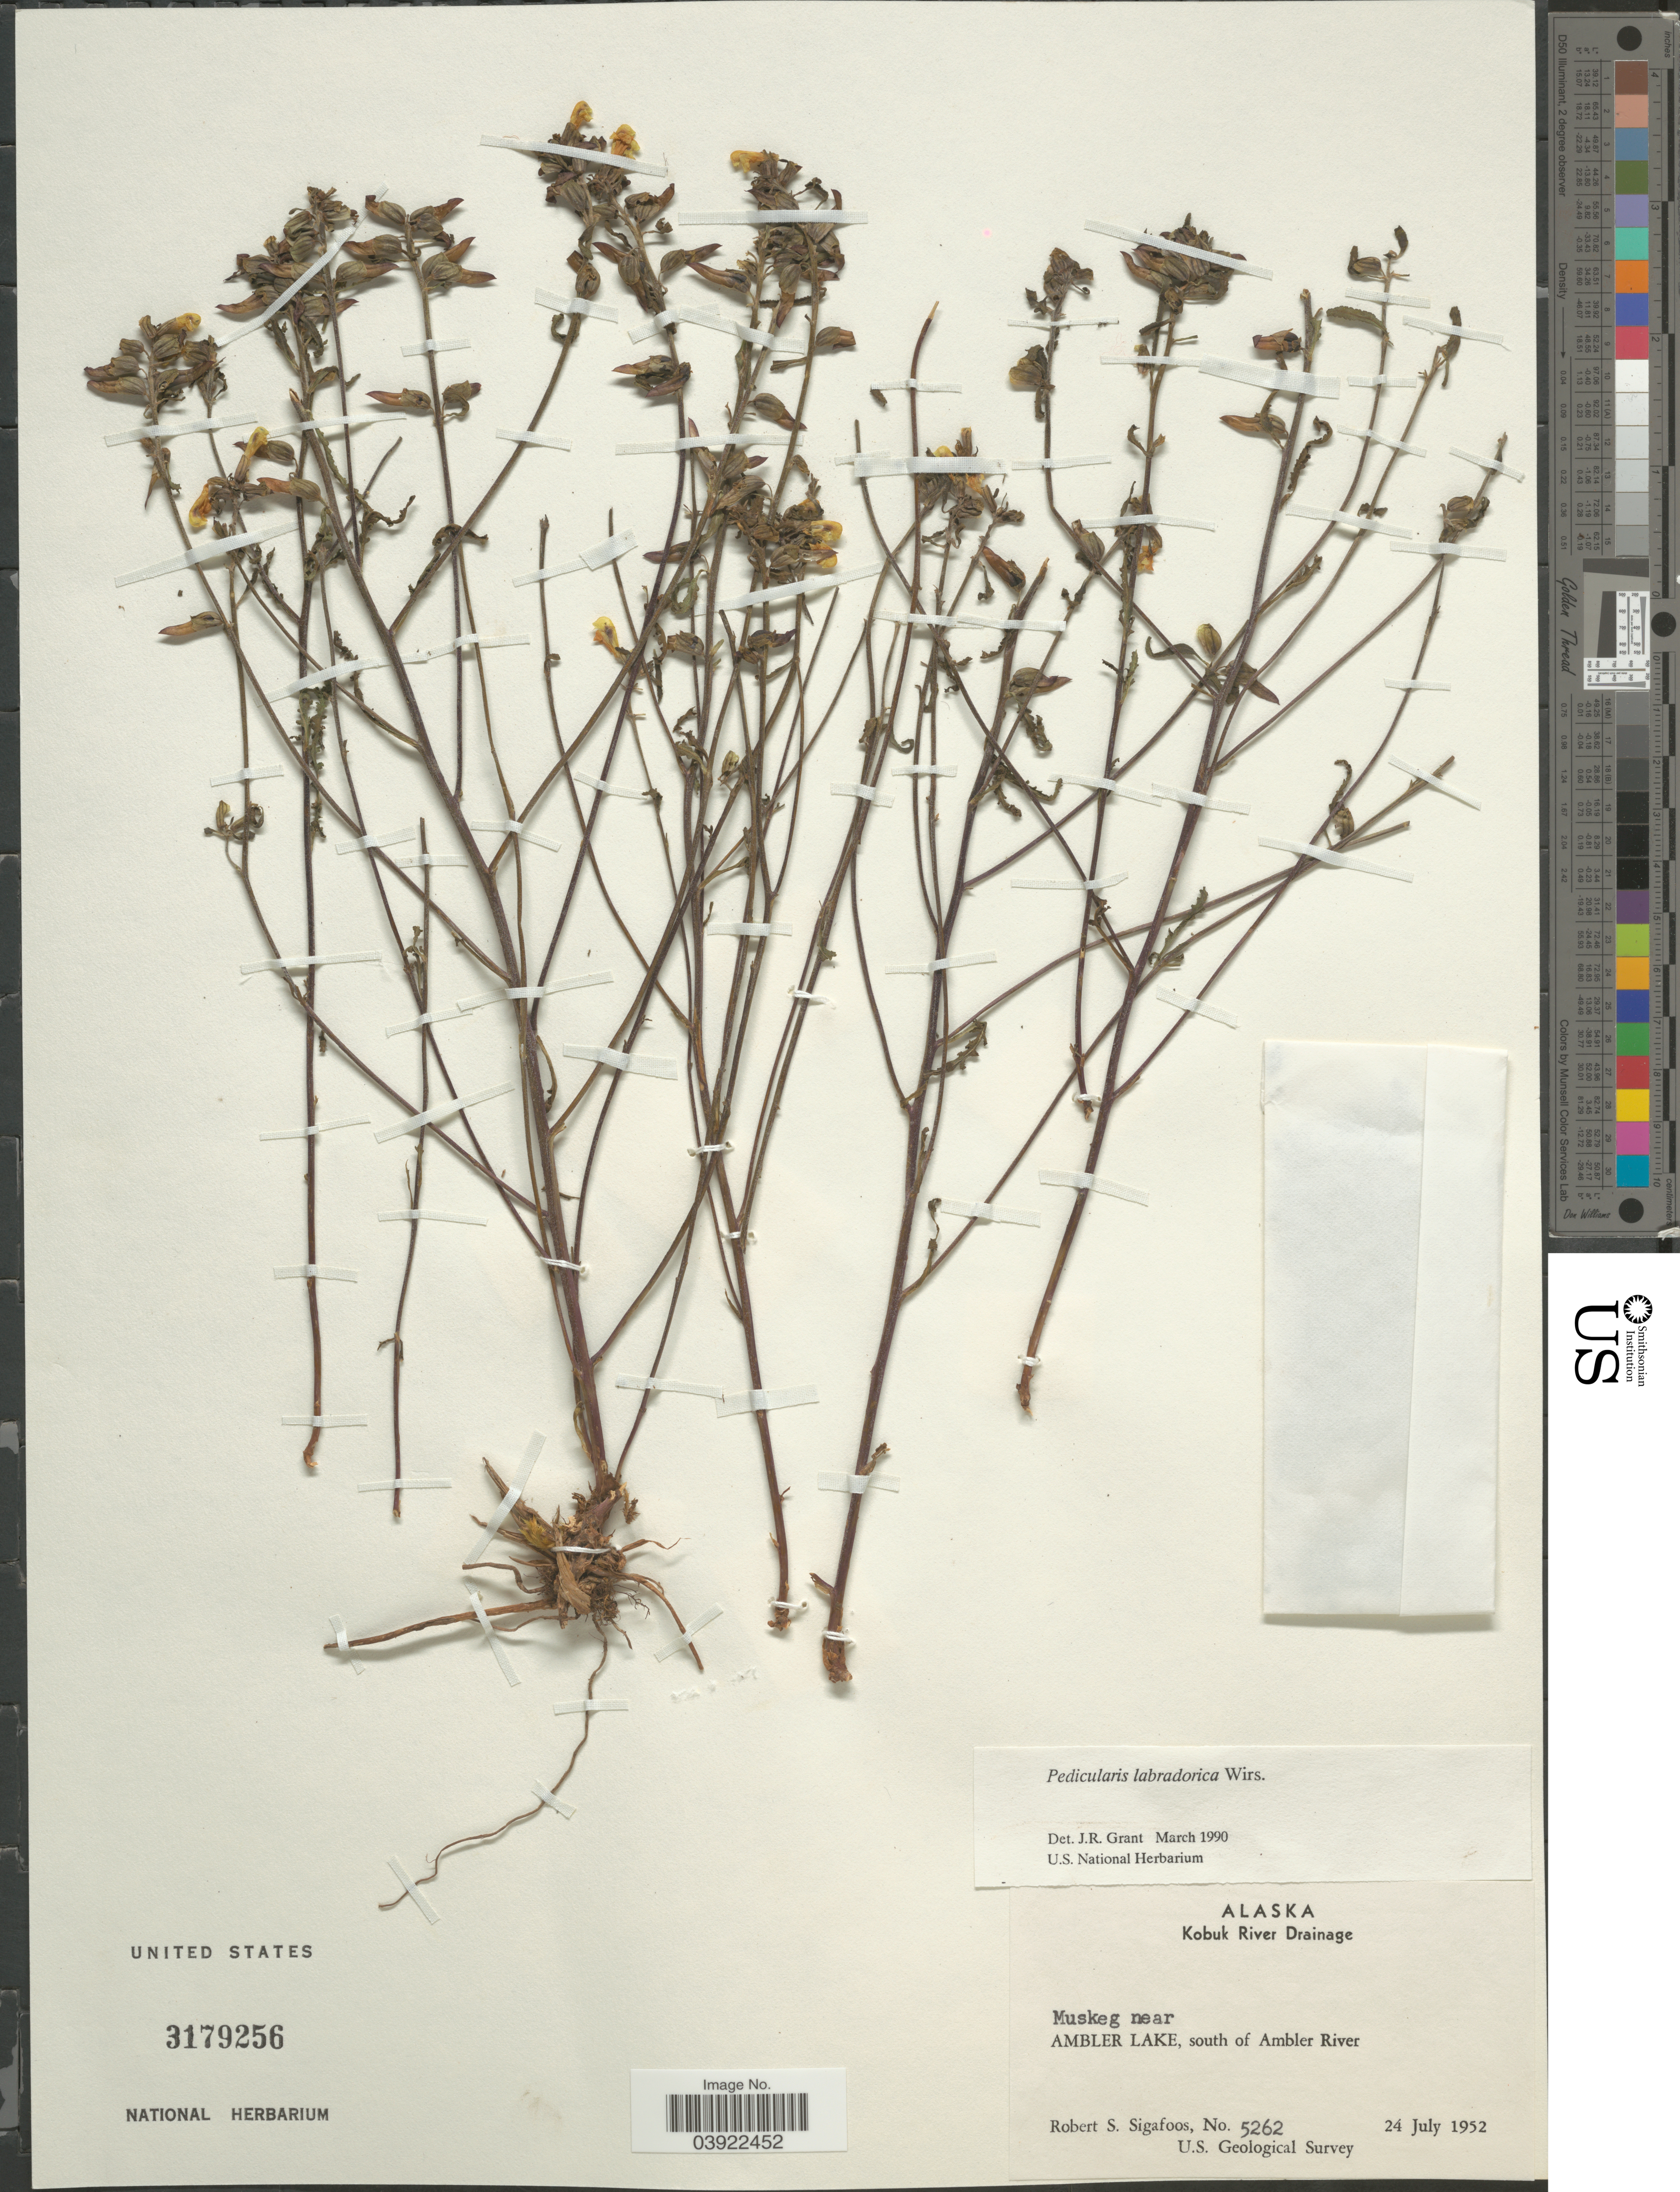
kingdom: Plantae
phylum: Tracheophyta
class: Magnoliopsida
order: Lamiales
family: Orobanchaceae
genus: Pedicularis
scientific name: Pedicularis labradorica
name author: Wirsing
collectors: R. Sigafoos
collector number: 5262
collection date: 1952-07-24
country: United States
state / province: Alaska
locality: Kobuk River Drainage. Muskeg near Ambler Lake, south of Ambler River.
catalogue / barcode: US 3179256